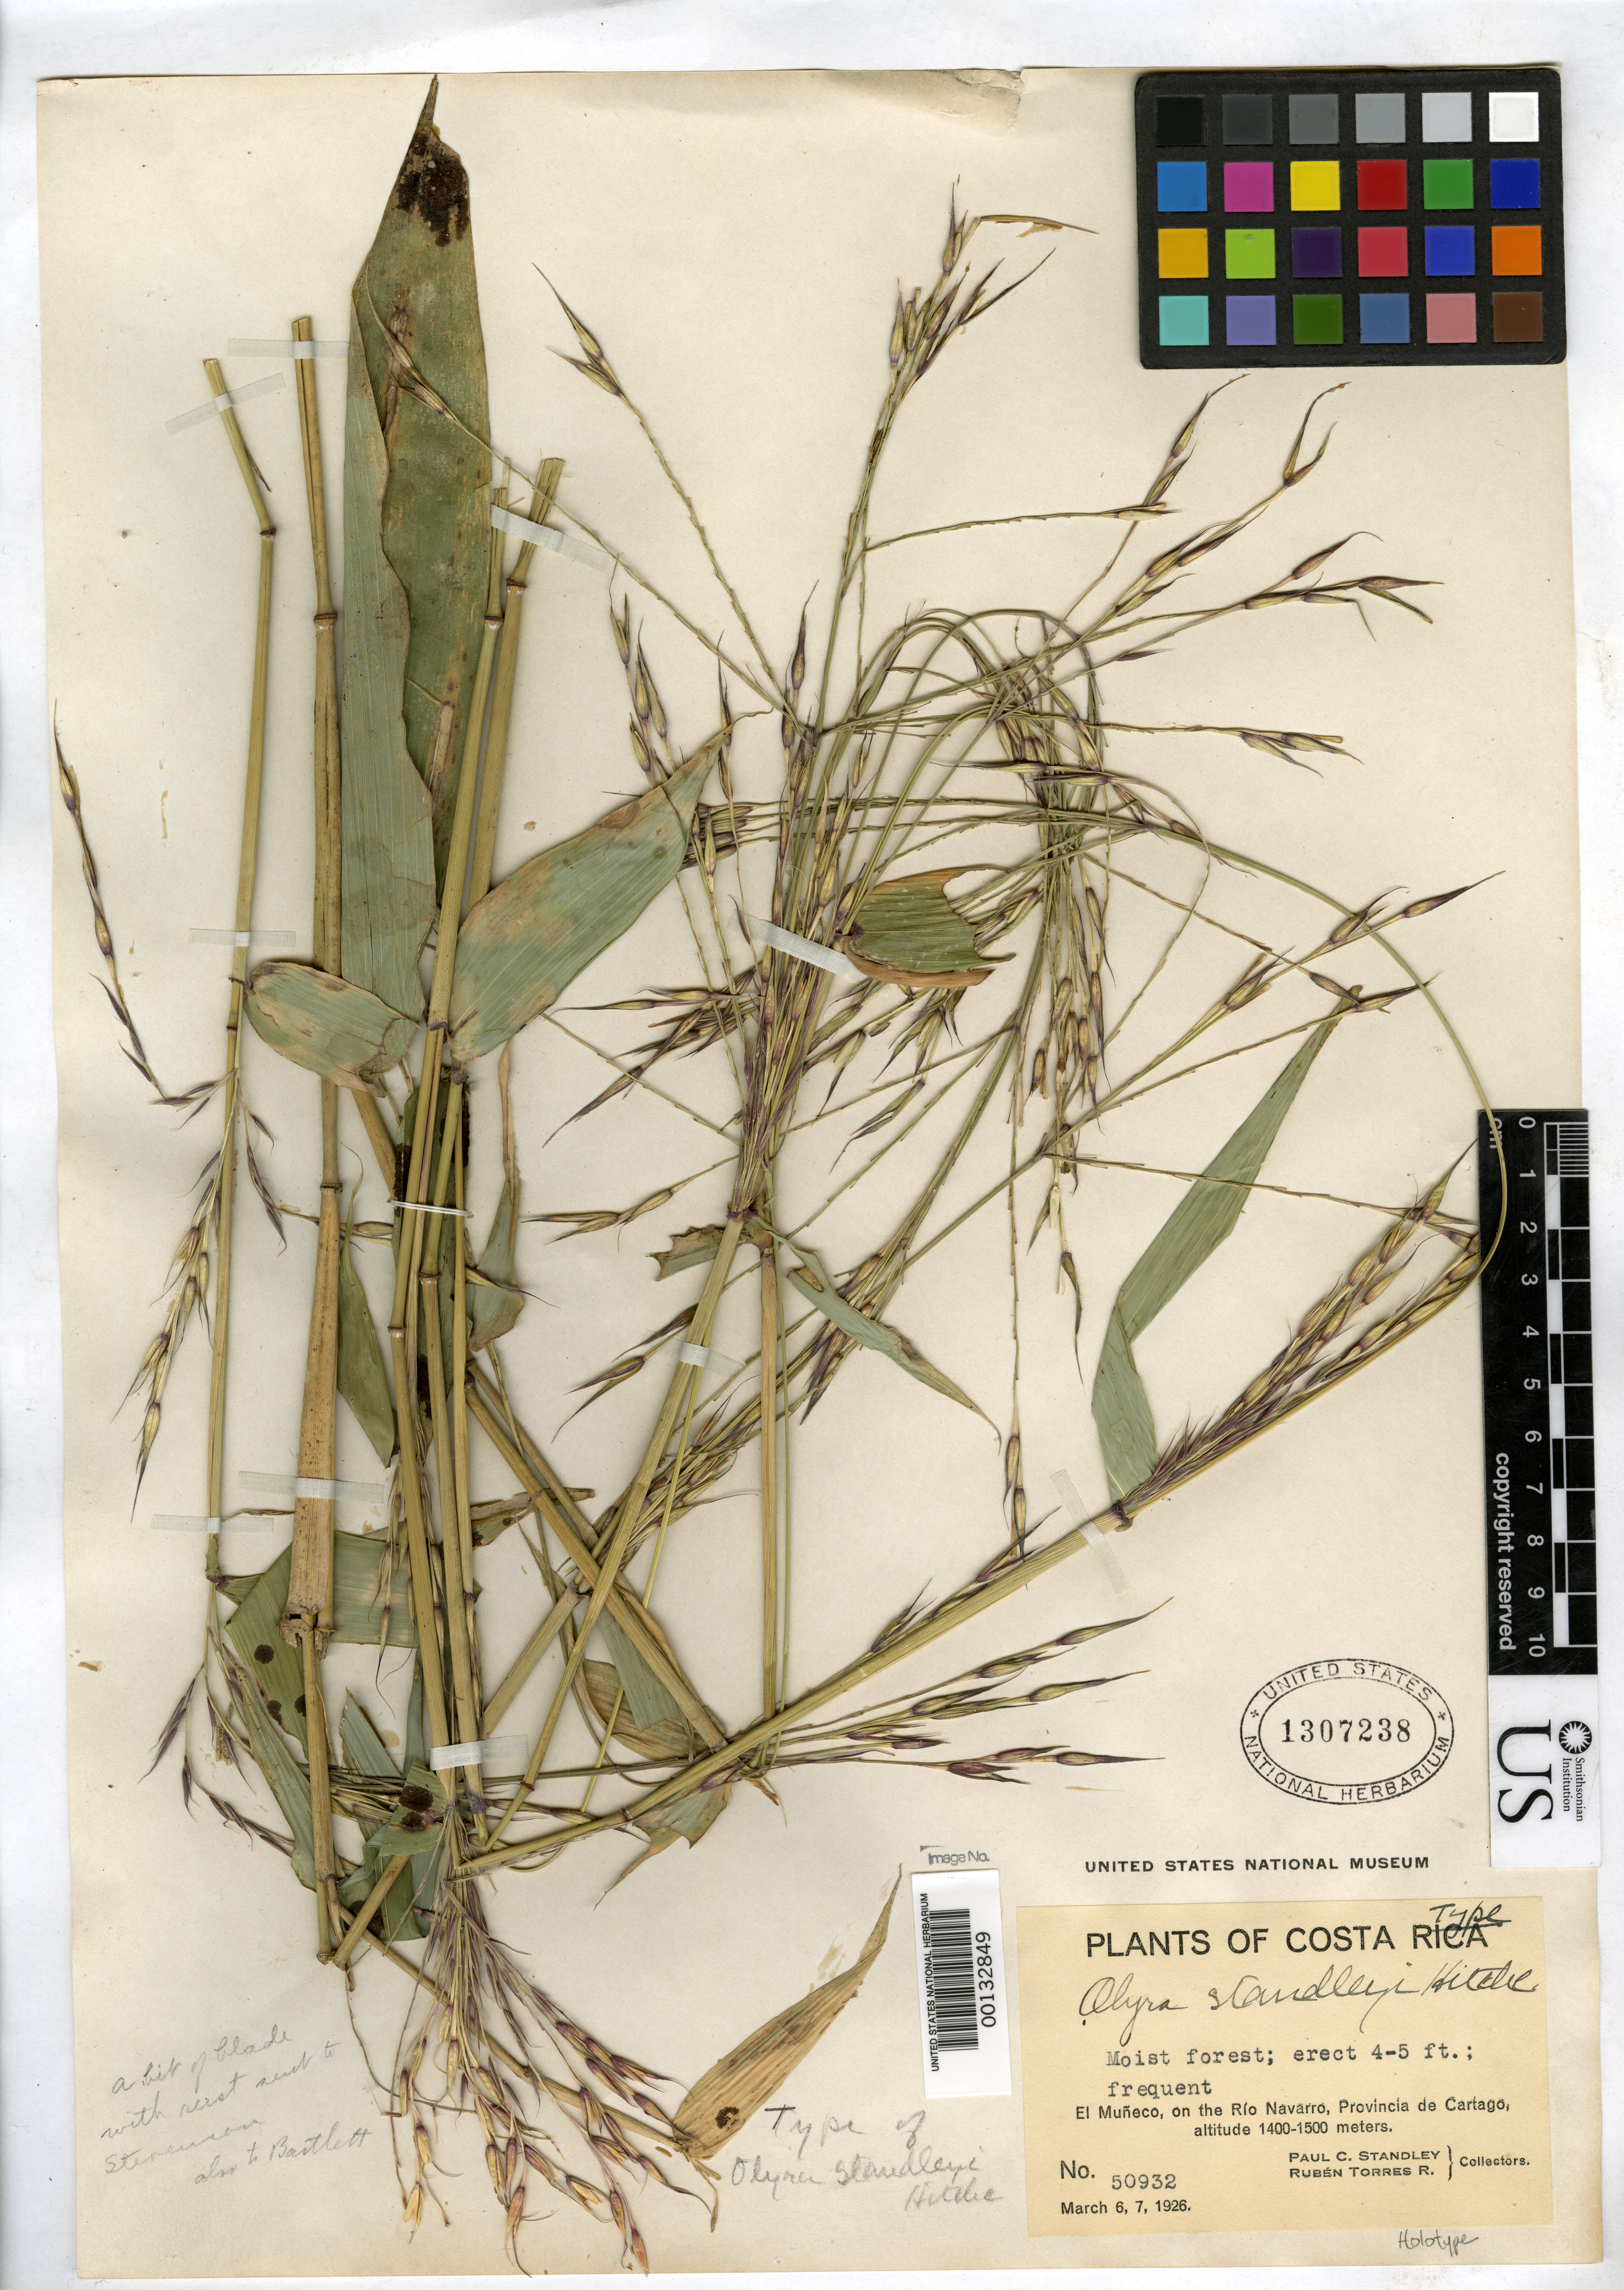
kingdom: Plantae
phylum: Tracheophyta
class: Liliopsida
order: Poales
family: Poaceae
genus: Olyra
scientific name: Olyra standleyi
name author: Hitchc.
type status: Isotype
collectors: P. C. Standley & R. Torres R.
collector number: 50932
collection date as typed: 06 Mar 1926 to 07 Mar 1926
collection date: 1926-03-06/1926-03-07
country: Costa Rica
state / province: Cartago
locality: El Muneco, on Rio Navarro, Provincia de Cartago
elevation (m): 1400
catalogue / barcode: US 1307238